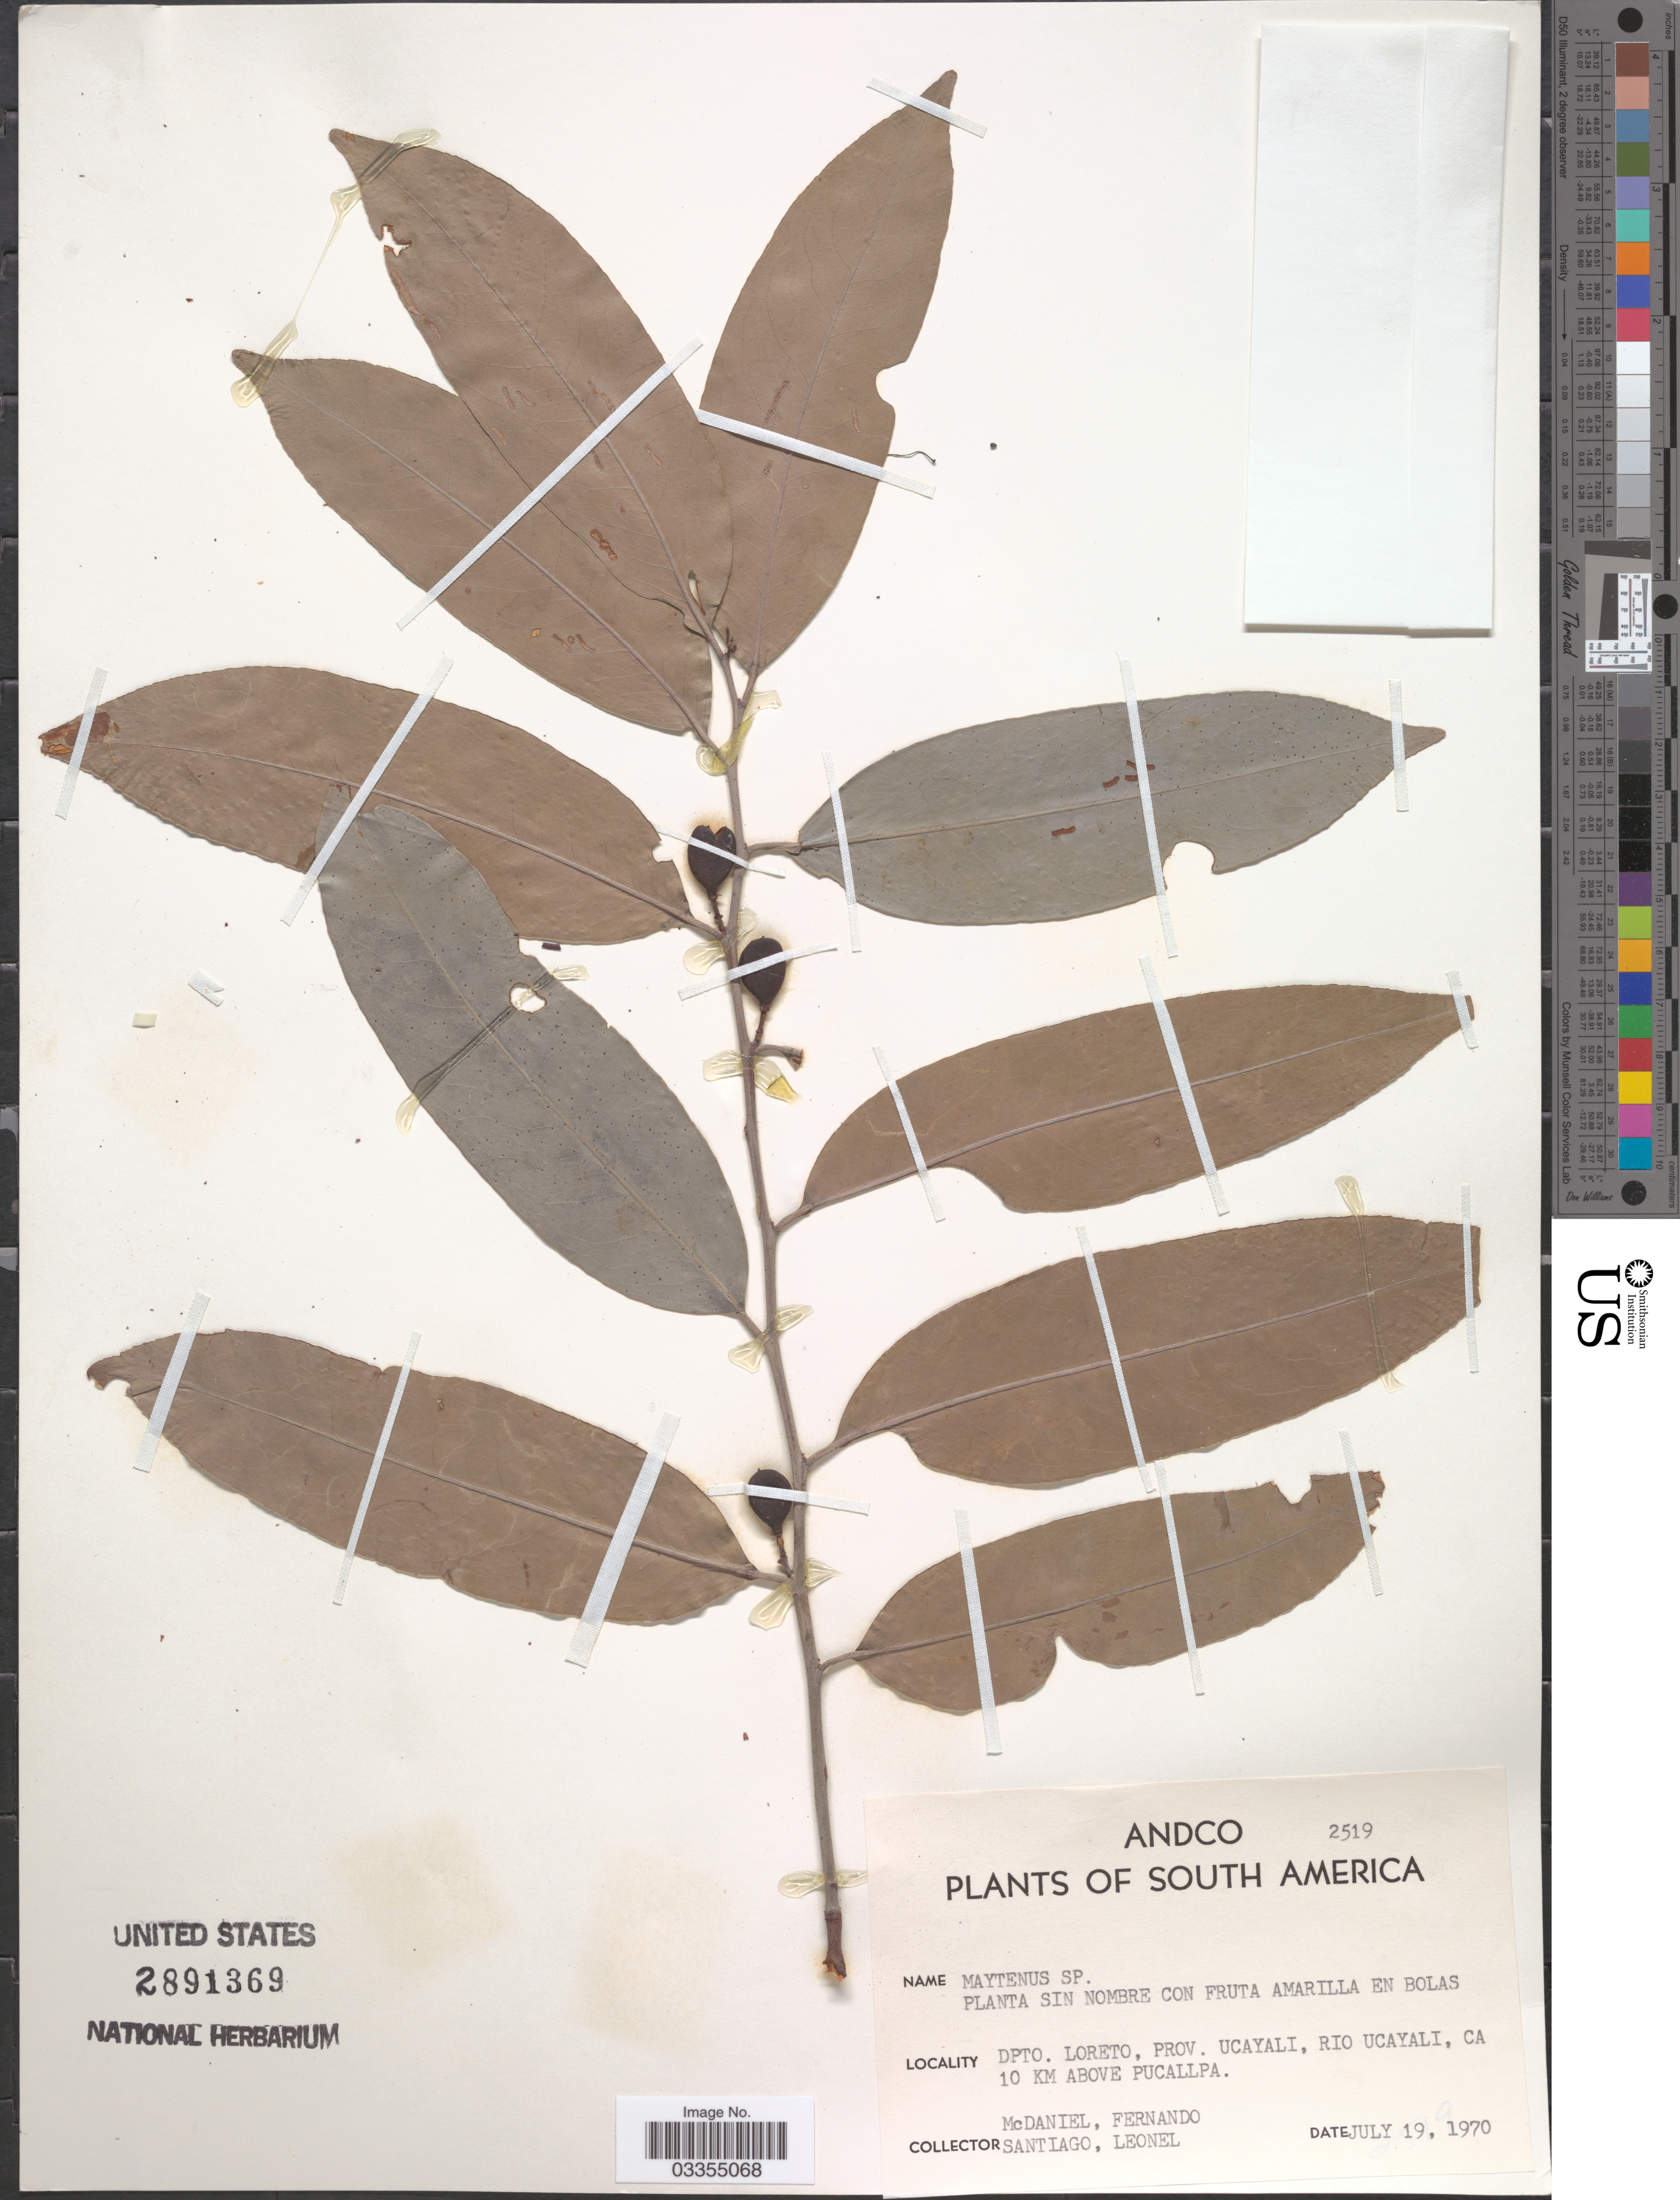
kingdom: Plantae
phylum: Tracheophyta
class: Magnoliopsida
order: Celastrales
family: Celastraceae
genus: Maytenus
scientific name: Maytenus sp.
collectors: -- McDaniel, -- Fernando, -. Santiago & -- Leonel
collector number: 2519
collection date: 1970-07-19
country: Peru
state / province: Loreto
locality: Dpto. Loreto, Prov. Ucayali, Rio Ucayali, Ca 10 km above Pucallpa.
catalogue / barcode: US 2891369